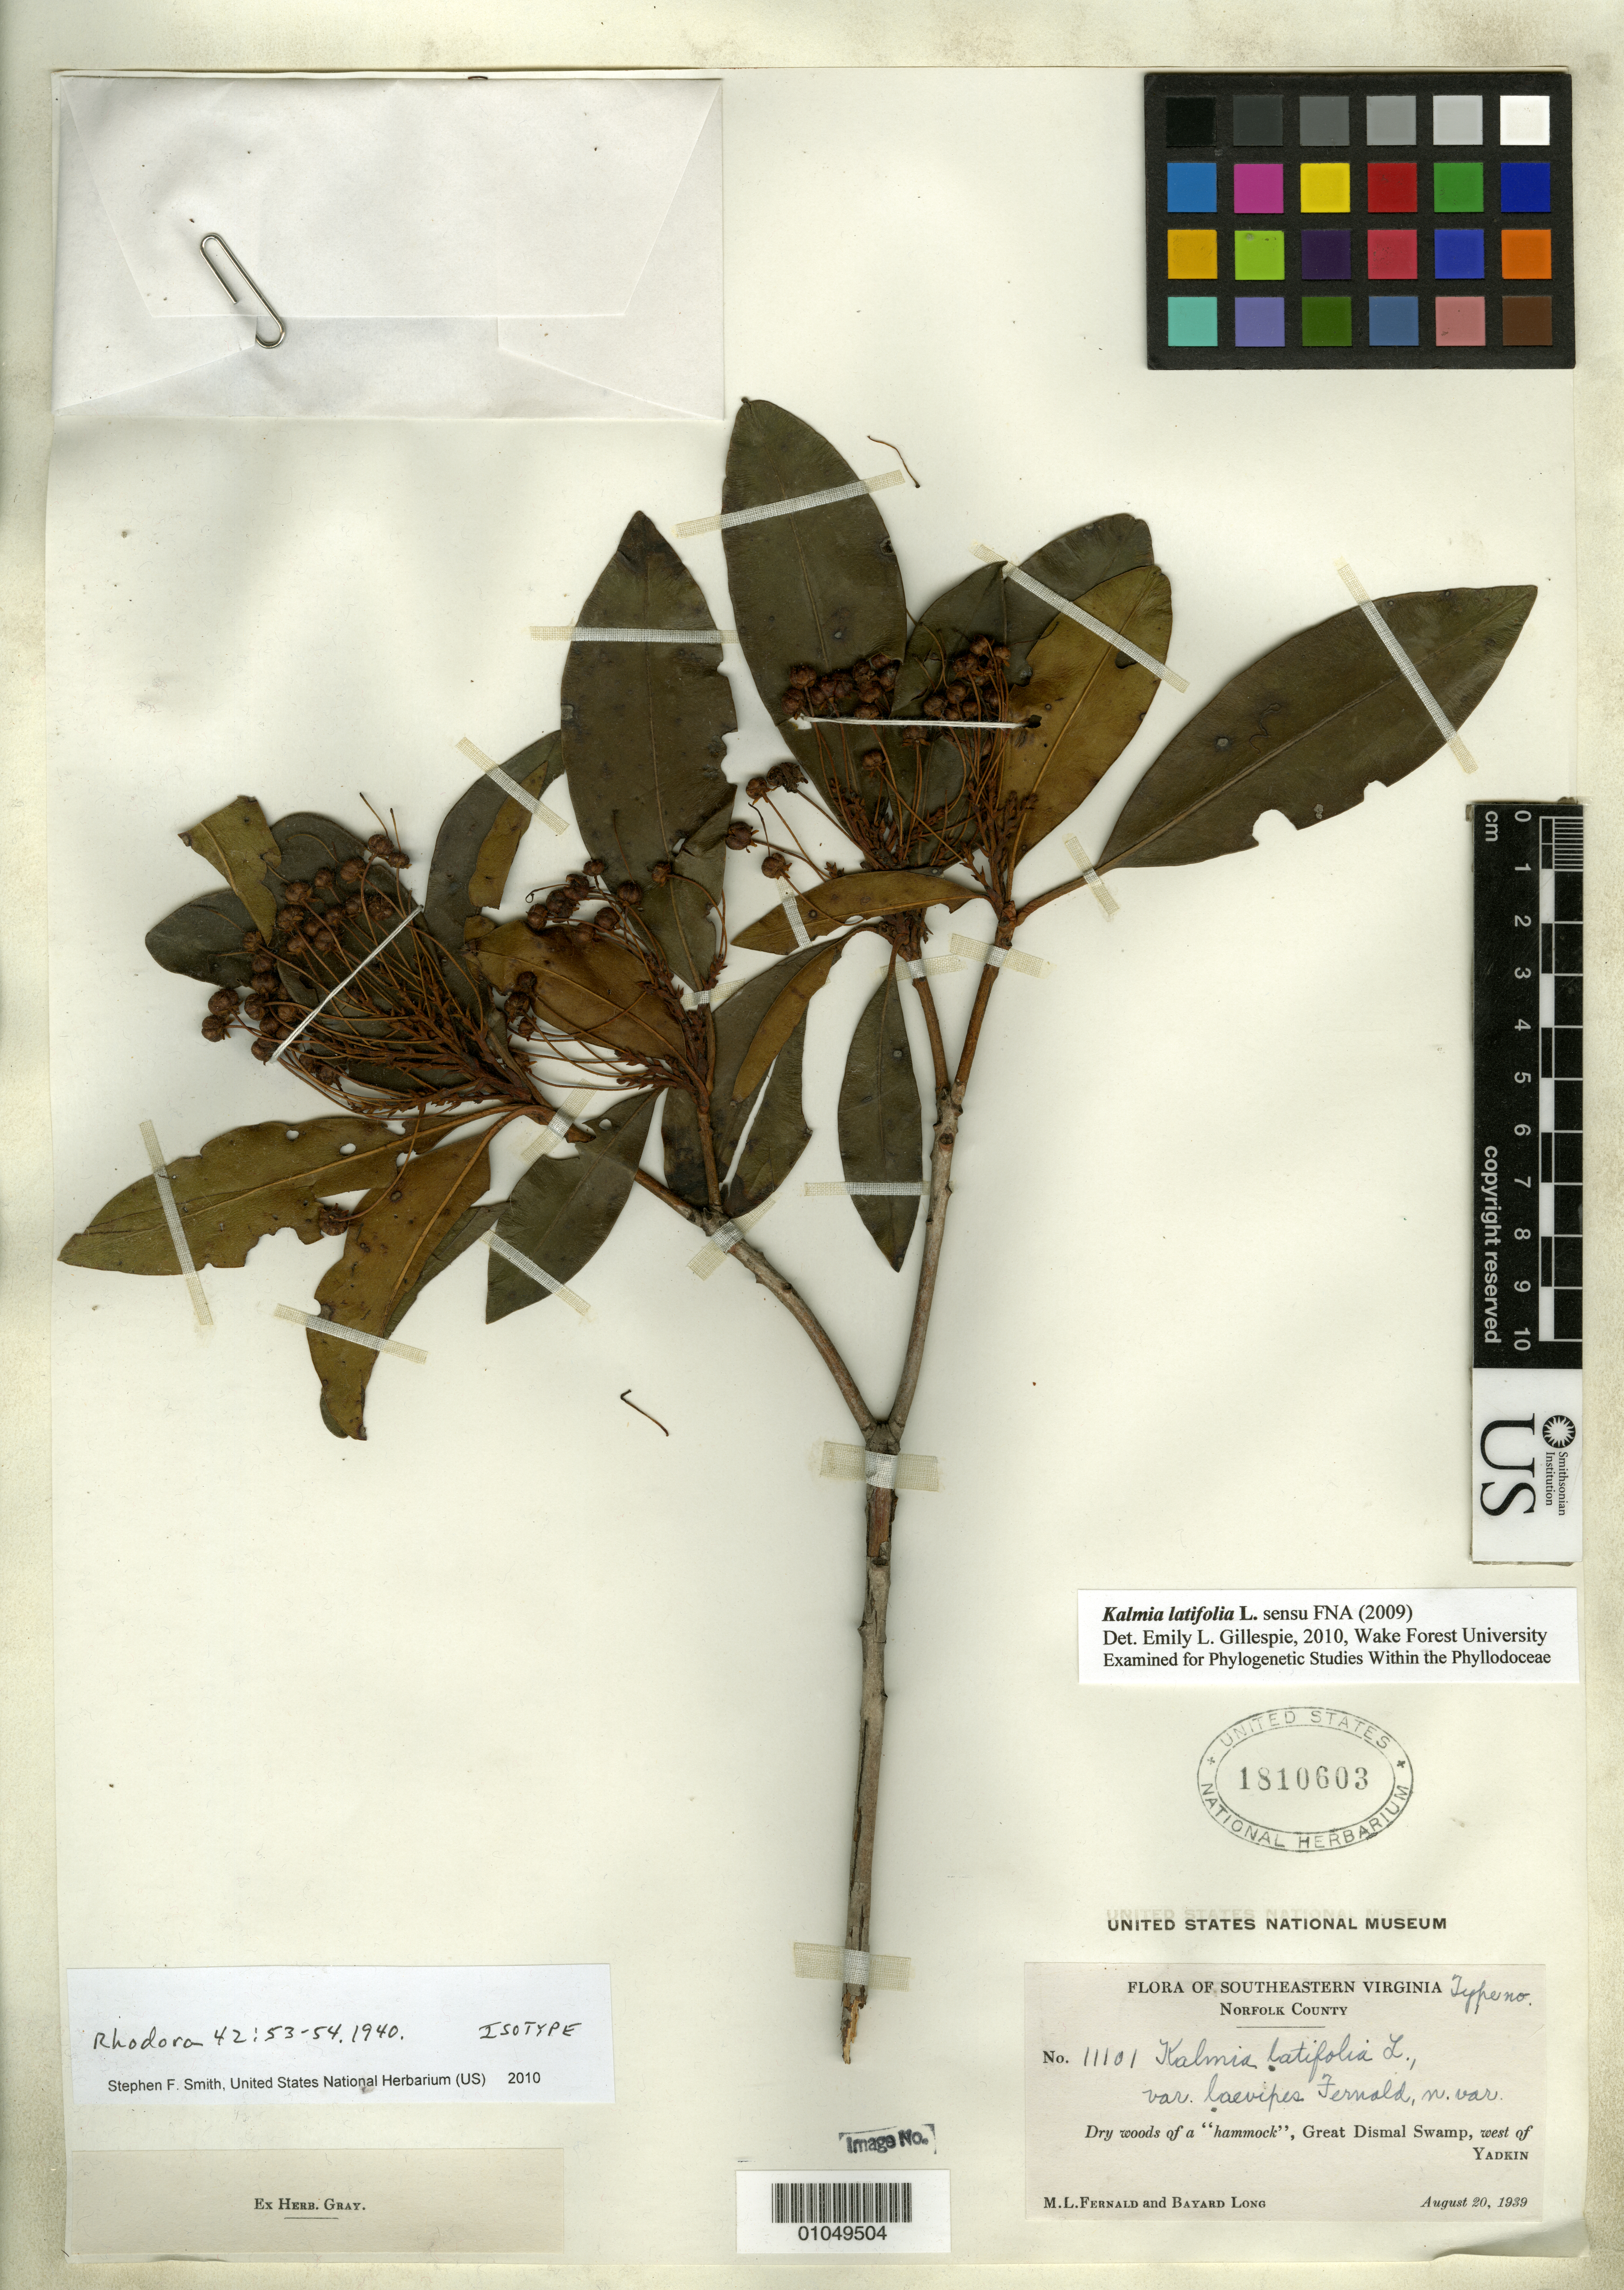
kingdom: Plantae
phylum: Tracheophyta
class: Magnoliopsida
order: Ericales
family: Ericaceae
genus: Kalmia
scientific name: Kalmia latifolia var. laevipes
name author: Fernald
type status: Isotype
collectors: M. L. Fernald & B. Long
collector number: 11101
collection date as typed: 20 Aug 1939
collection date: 1939-08-20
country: United States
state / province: Virginia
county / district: City of Norfolk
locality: Dry woods of a "hammock", Great Dismal Swamp, west of Yadkin.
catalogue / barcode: US 1810603